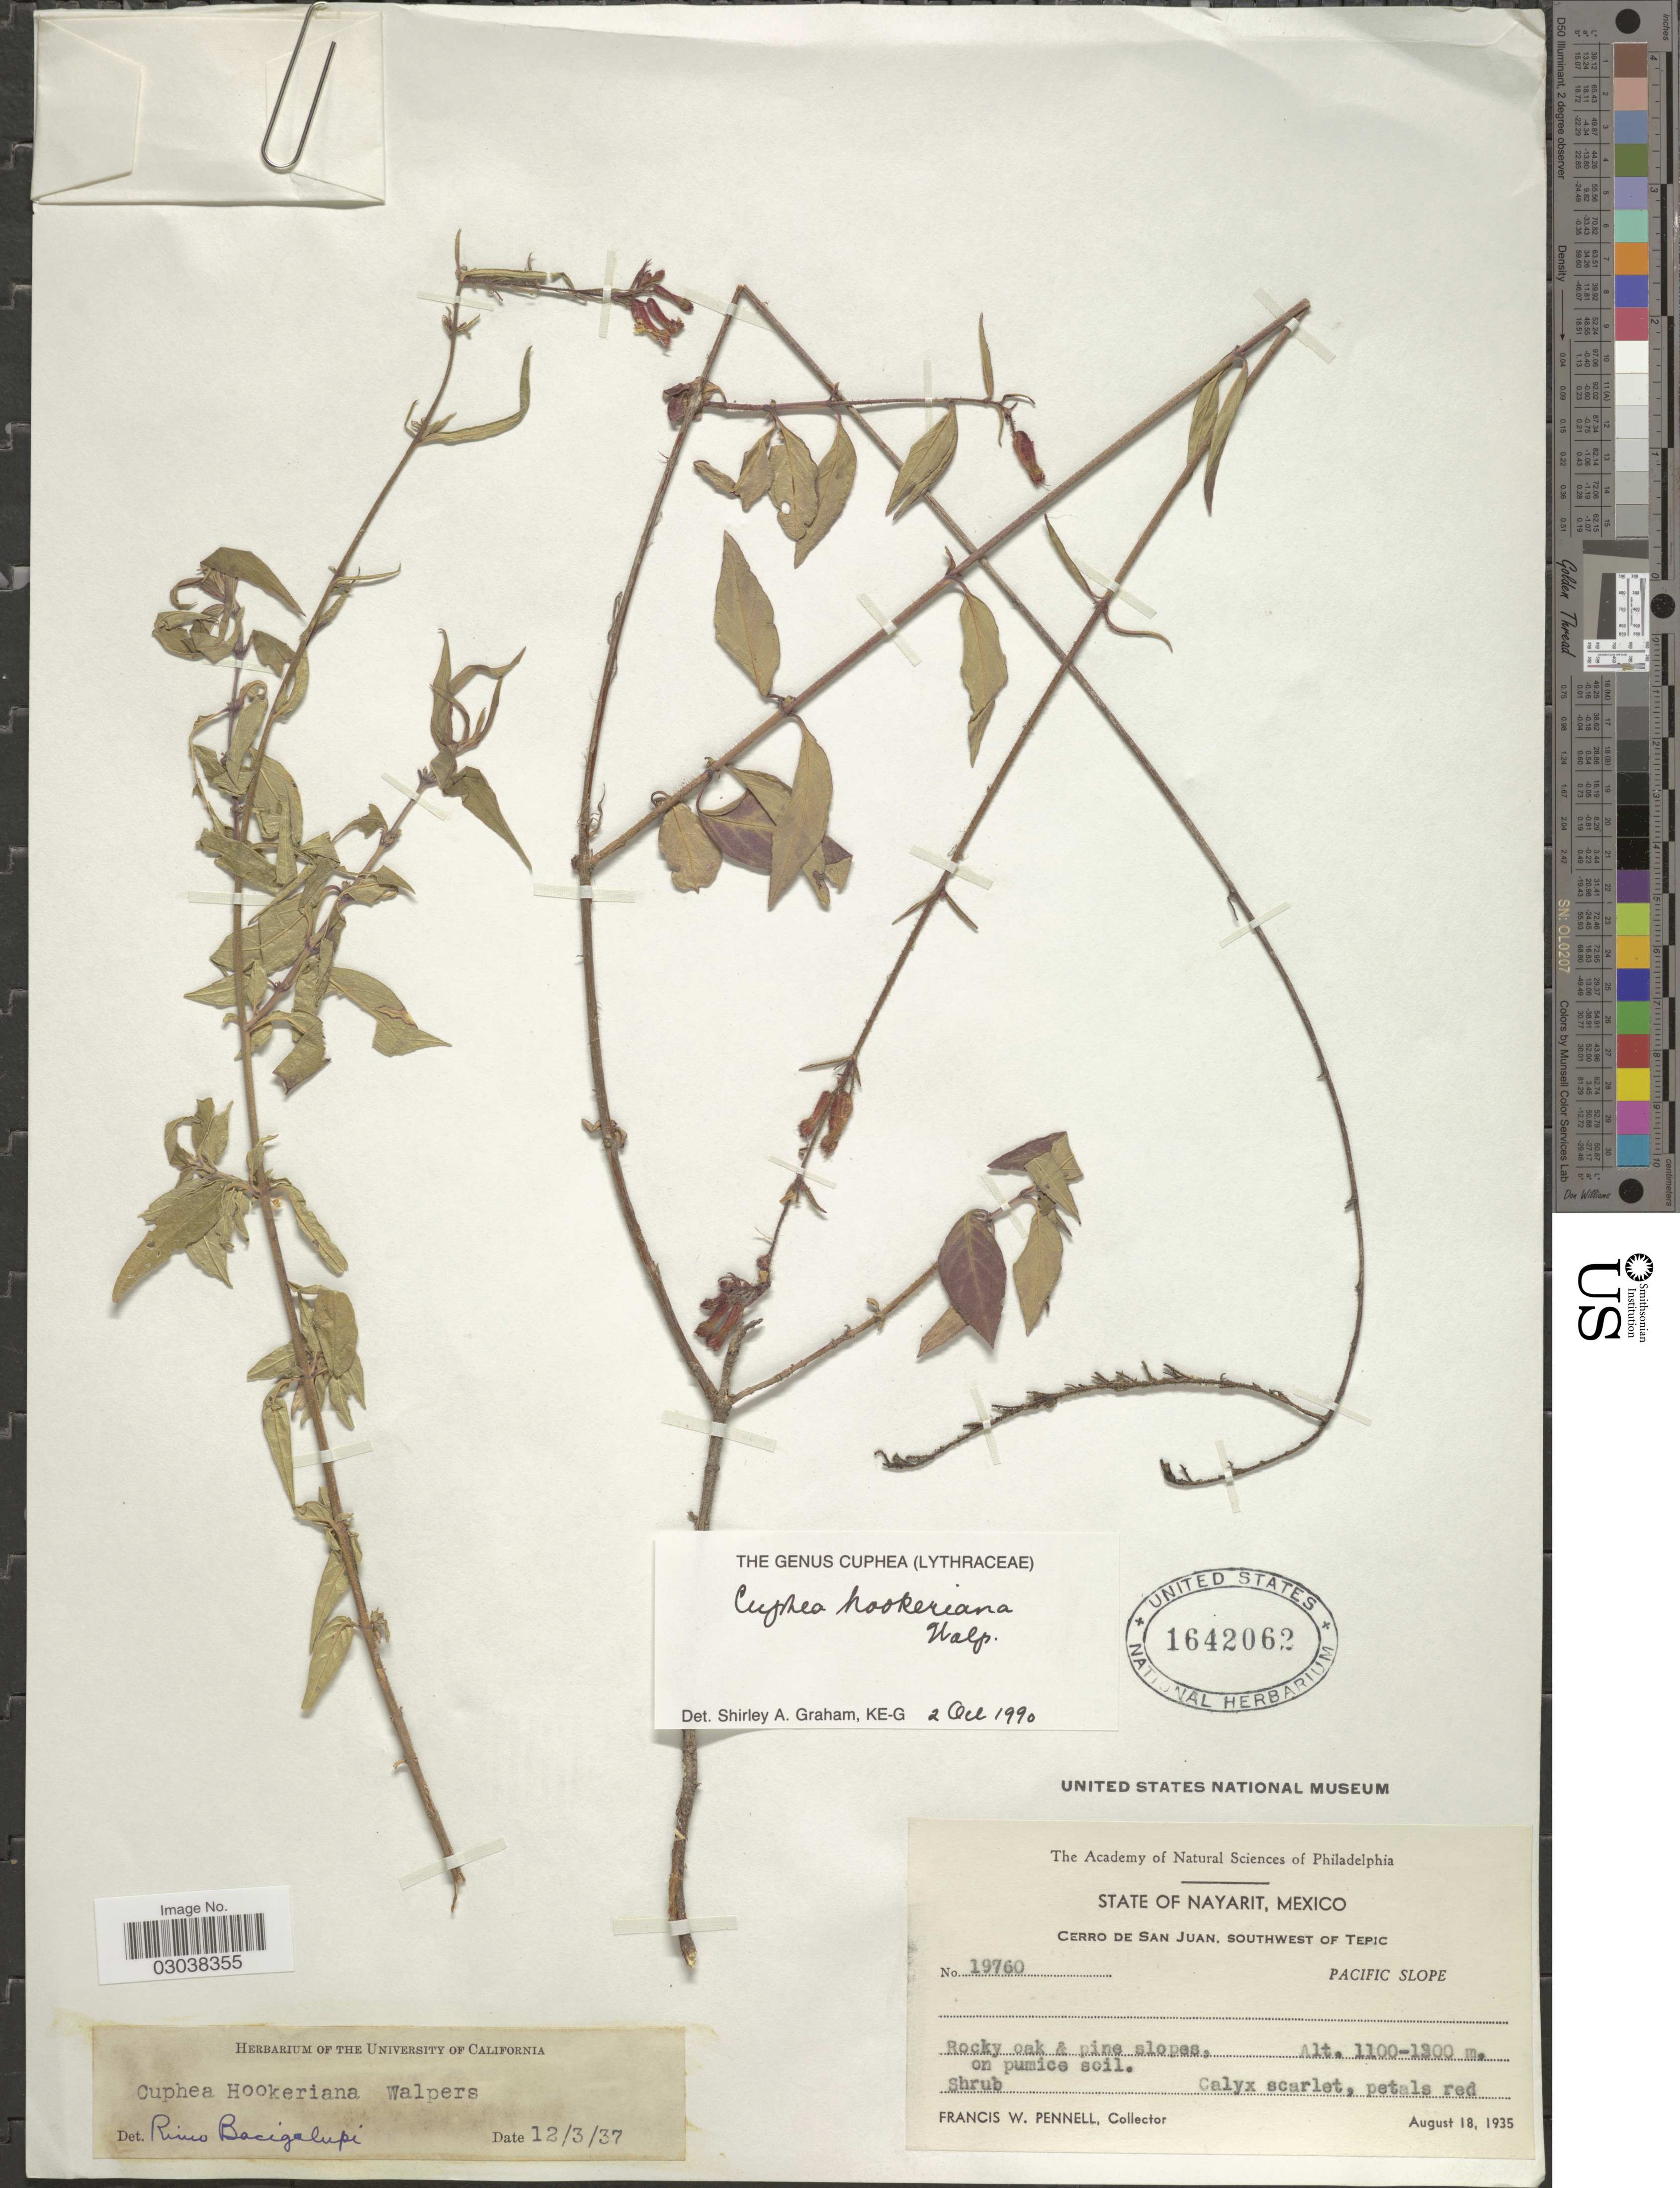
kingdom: Plantae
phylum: Tracheophyta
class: Magnoliopsida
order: Myrtales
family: Lythraceae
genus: Cuphea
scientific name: Cuphea hookeriana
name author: Walp.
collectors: F. W. Pennell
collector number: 19760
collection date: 1935-08-18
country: Mexico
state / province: Nayarit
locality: Cerro de San Juan, Southwest of Tepic. Pacific Slope.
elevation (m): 1100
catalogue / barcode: US 1642062